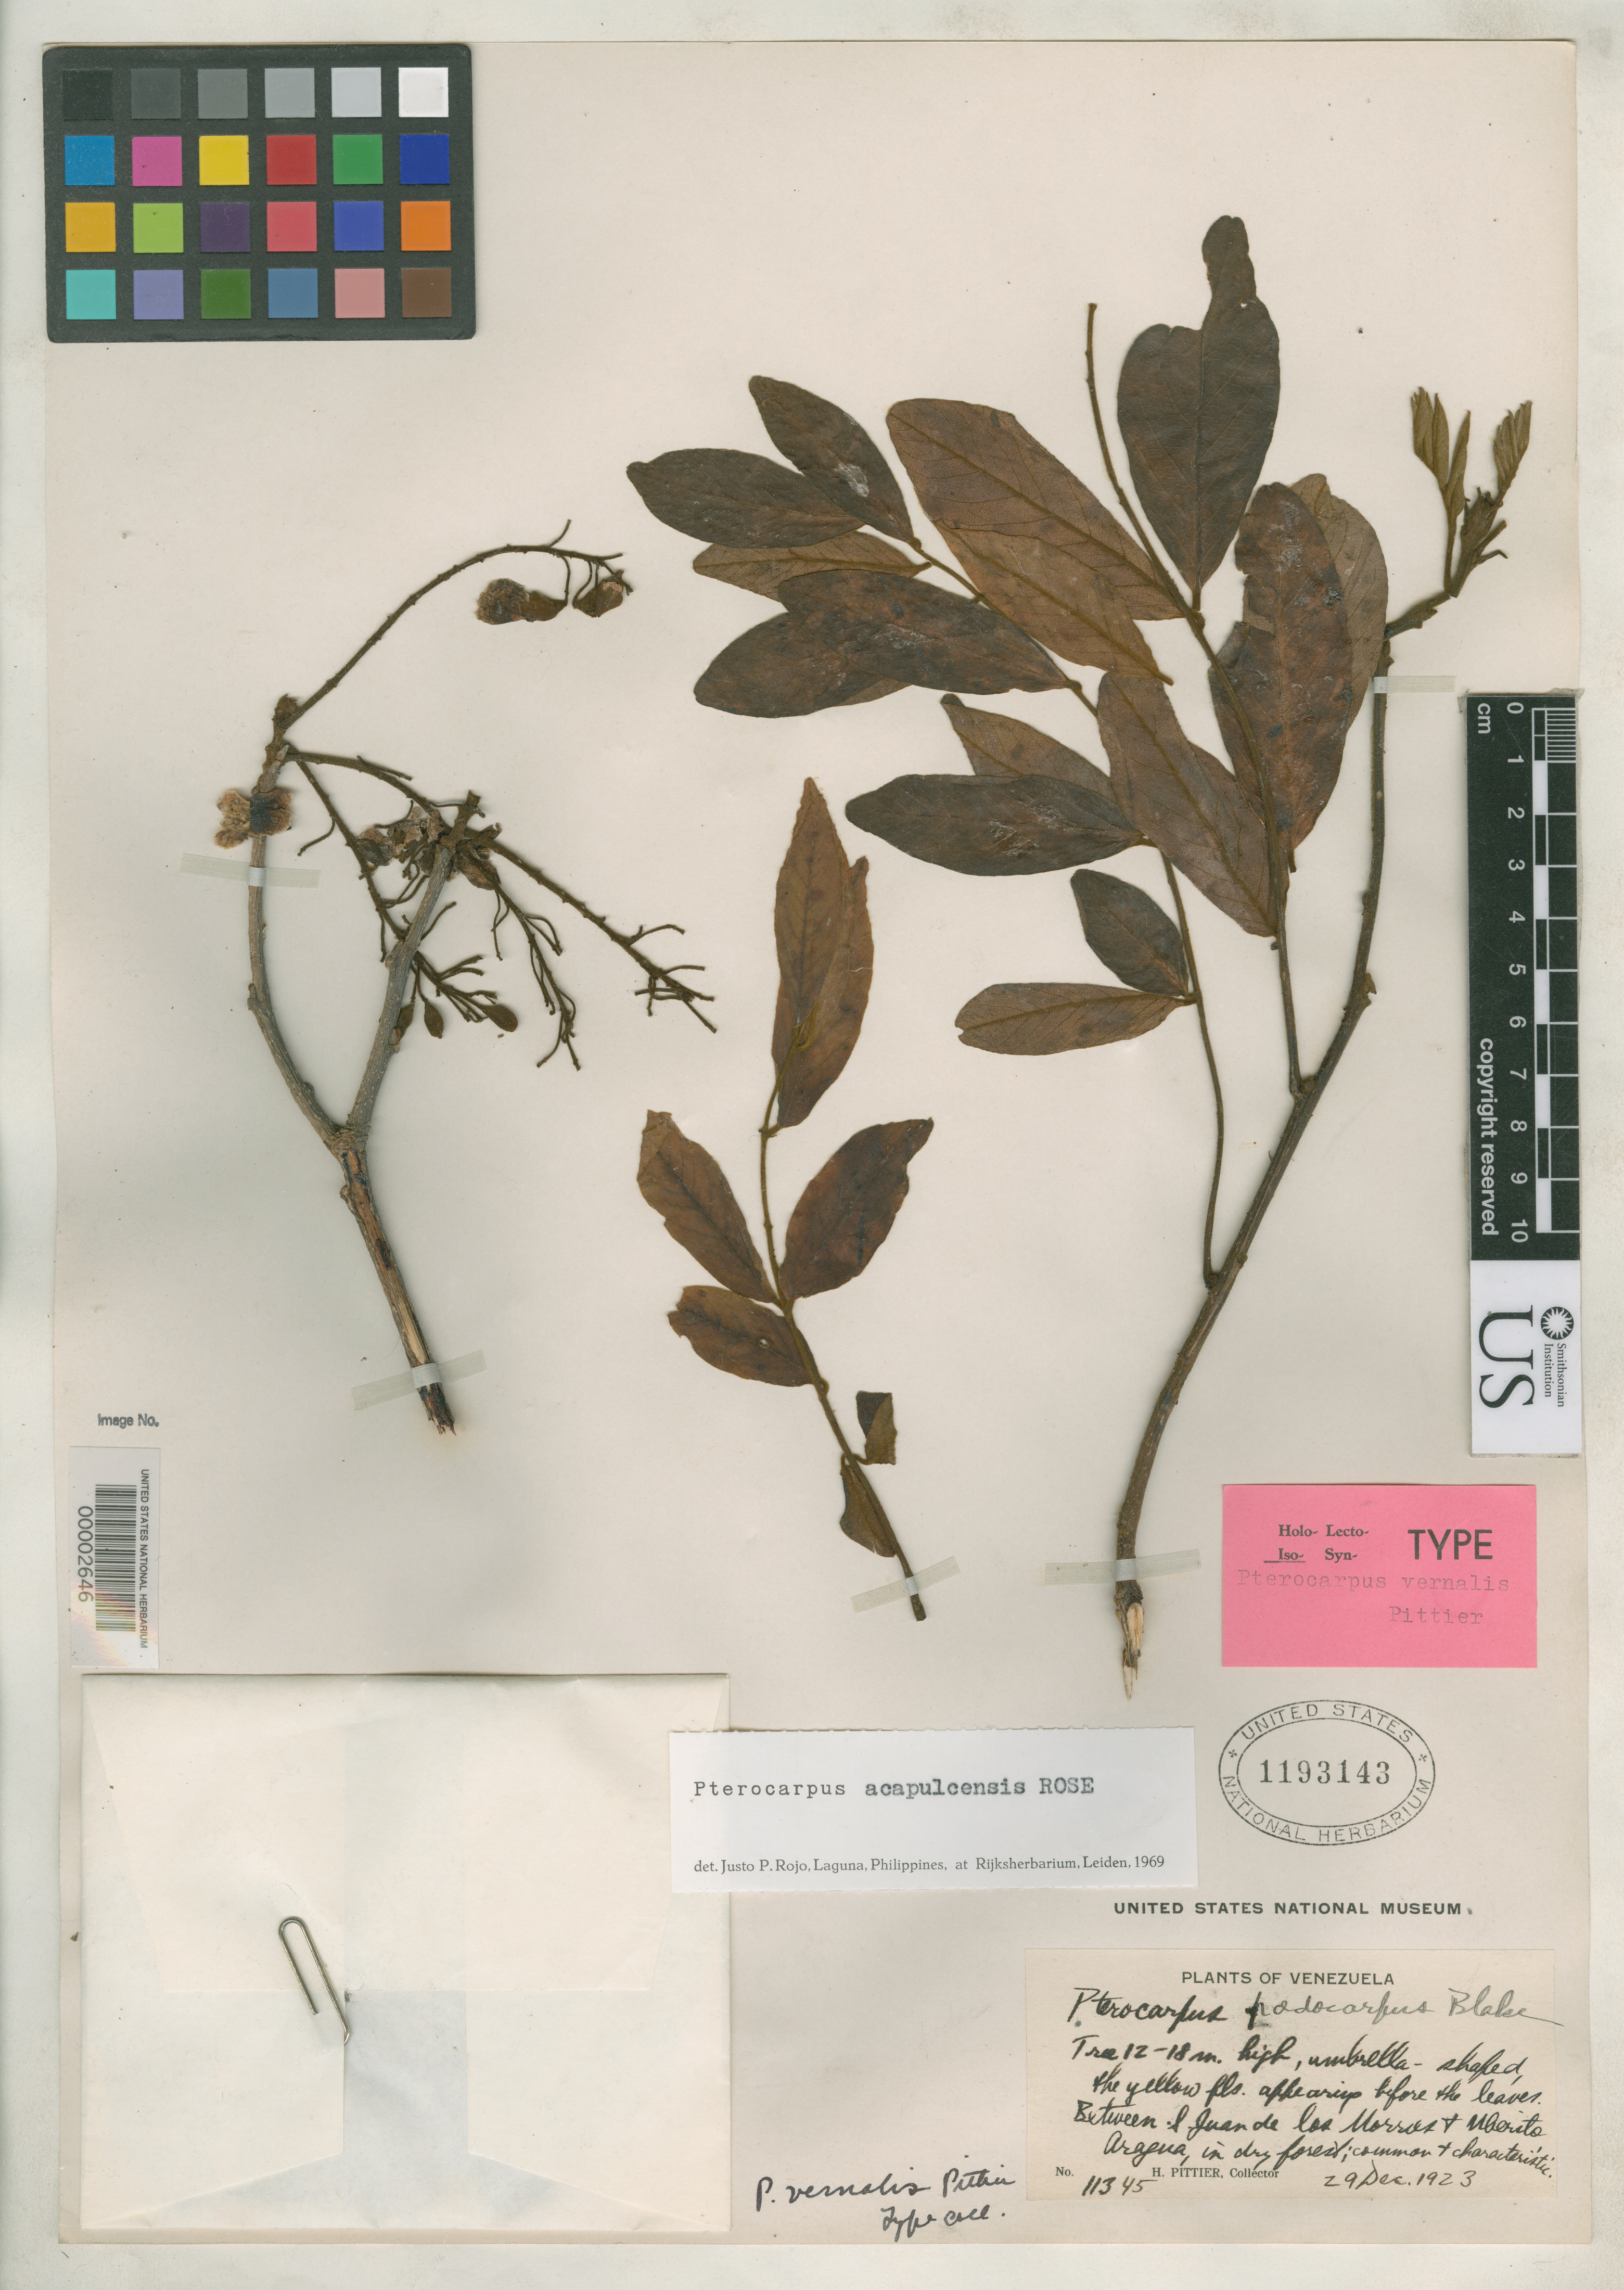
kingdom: Plantae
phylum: Tracheophyta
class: Magnoliopsida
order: Fabales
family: Fabaceae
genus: Pterocarpus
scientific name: Pterocarpus vernalis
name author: Pittier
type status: Isotype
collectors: H. F. Pittier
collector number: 11345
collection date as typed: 29 Dec 1923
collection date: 1923-12-29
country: Venezuela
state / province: Aragua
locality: Between San Juan de Los Morros and Uberito.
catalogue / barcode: US 1193143